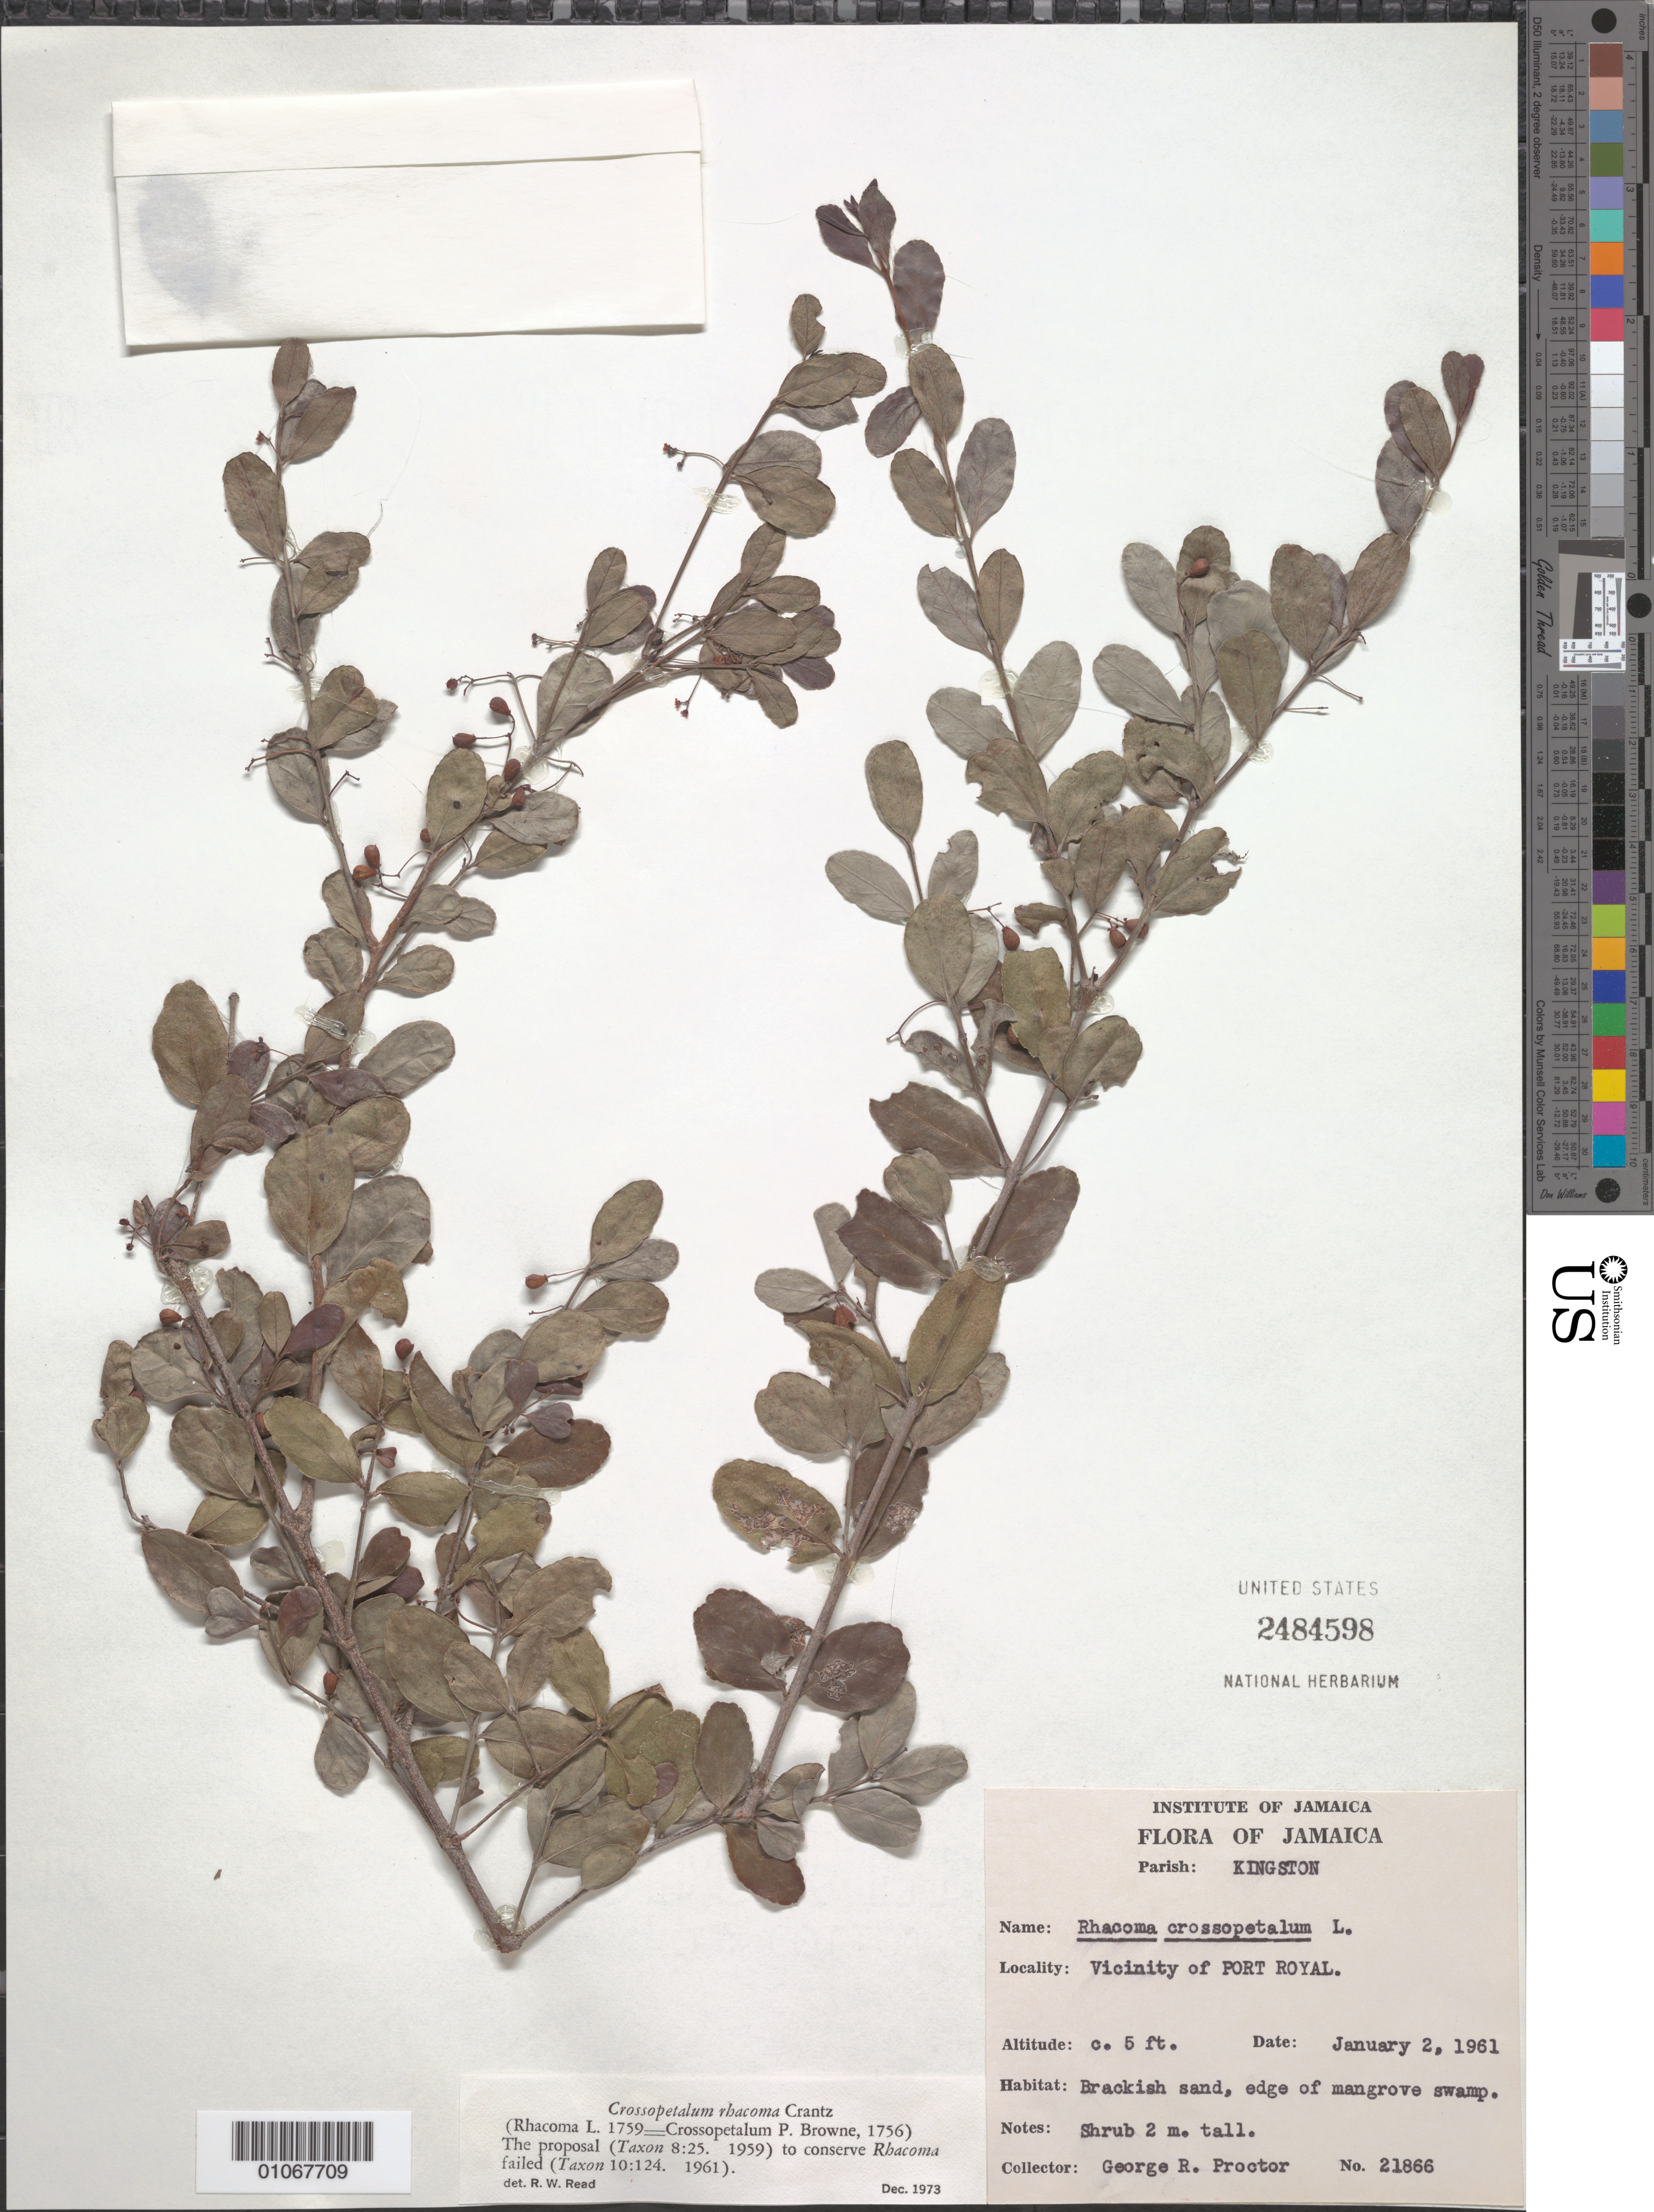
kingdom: Plantae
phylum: Tracheophyta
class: Magnoliopsida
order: Celastrales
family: Celastraceae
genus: Crossopetalum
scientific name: Crossopetalum rhacoma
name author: Crantz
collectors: G. R. Proctor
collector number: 21866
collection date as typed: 02 Jan 1961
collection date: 1961-01-02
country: Jamaica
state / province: Kingston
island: Jamaica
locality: Vicinity of Port Royal.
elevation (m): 2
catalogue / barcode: US 2484598